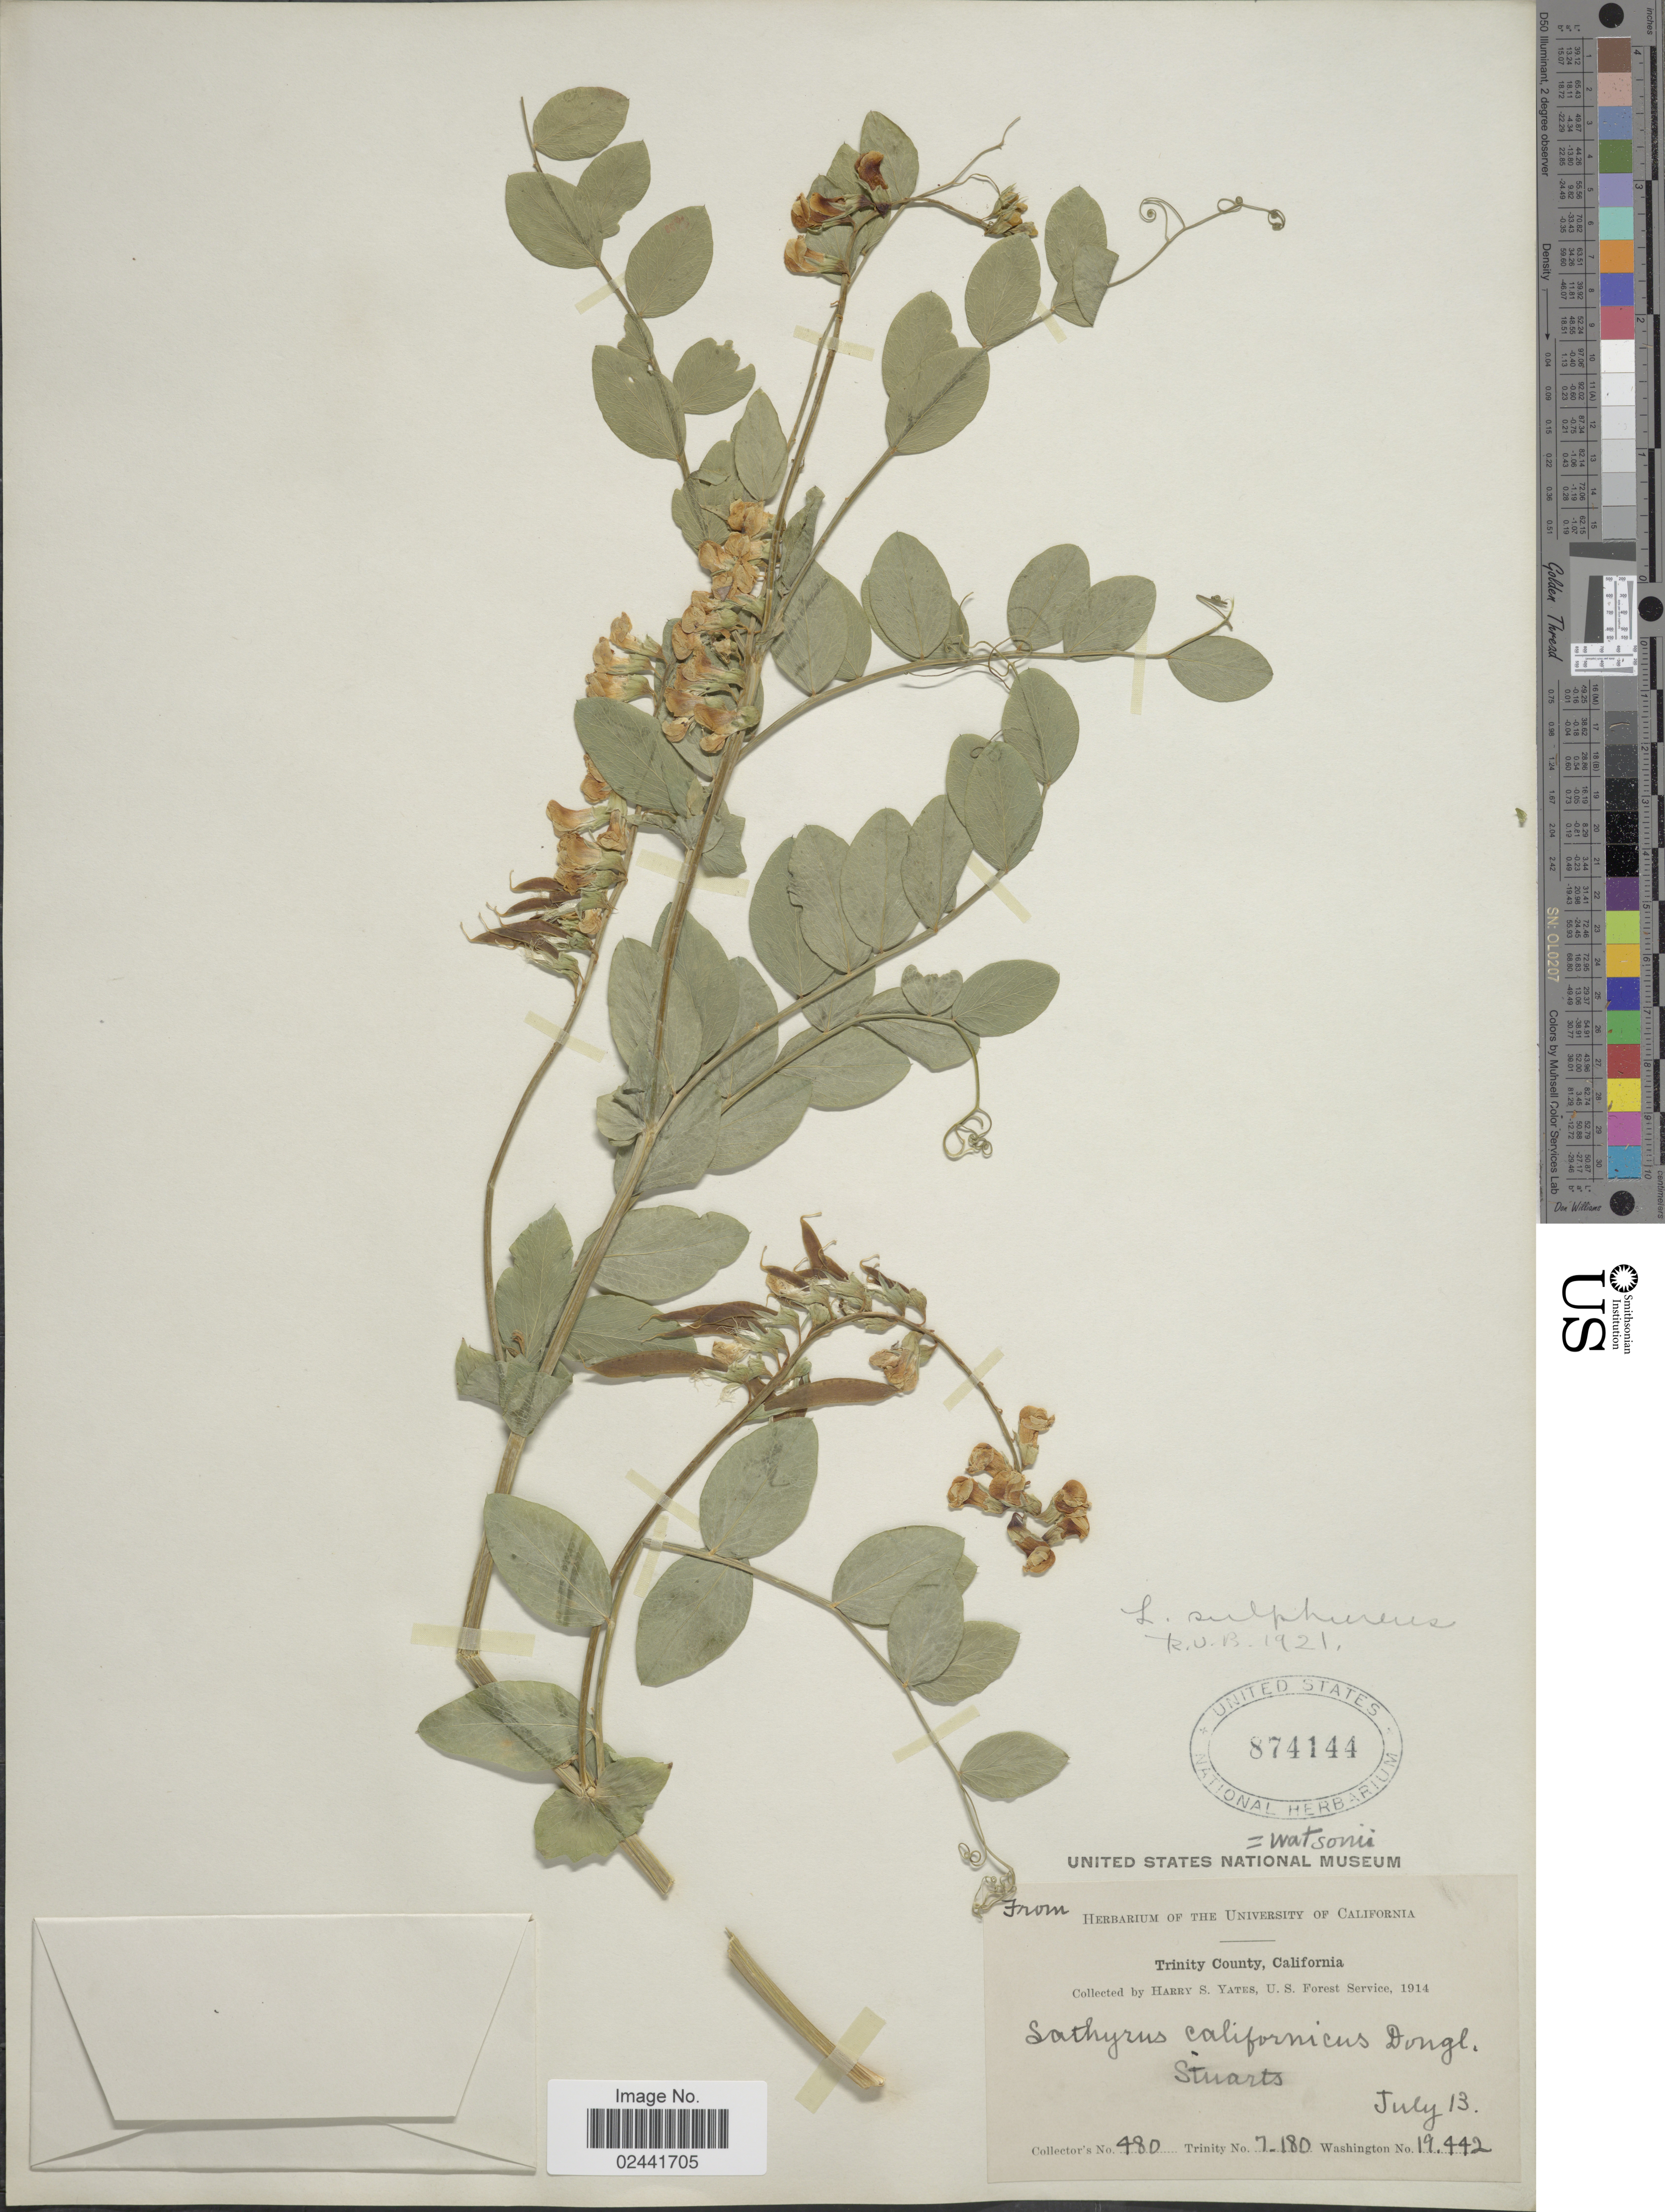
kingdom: Plantae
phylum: Tracheophyta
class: Magnoliopsida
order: Fabales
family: Fabaceae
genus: Lathyrus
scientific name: Lathyrus sulphureus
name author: W.H. Brewer ex A. Gray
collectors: H. S. Yates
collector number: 480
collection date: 1914-07-13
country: United States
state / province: California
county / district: Trinity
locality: Trinity County, Stuarts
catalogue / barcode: US 874144